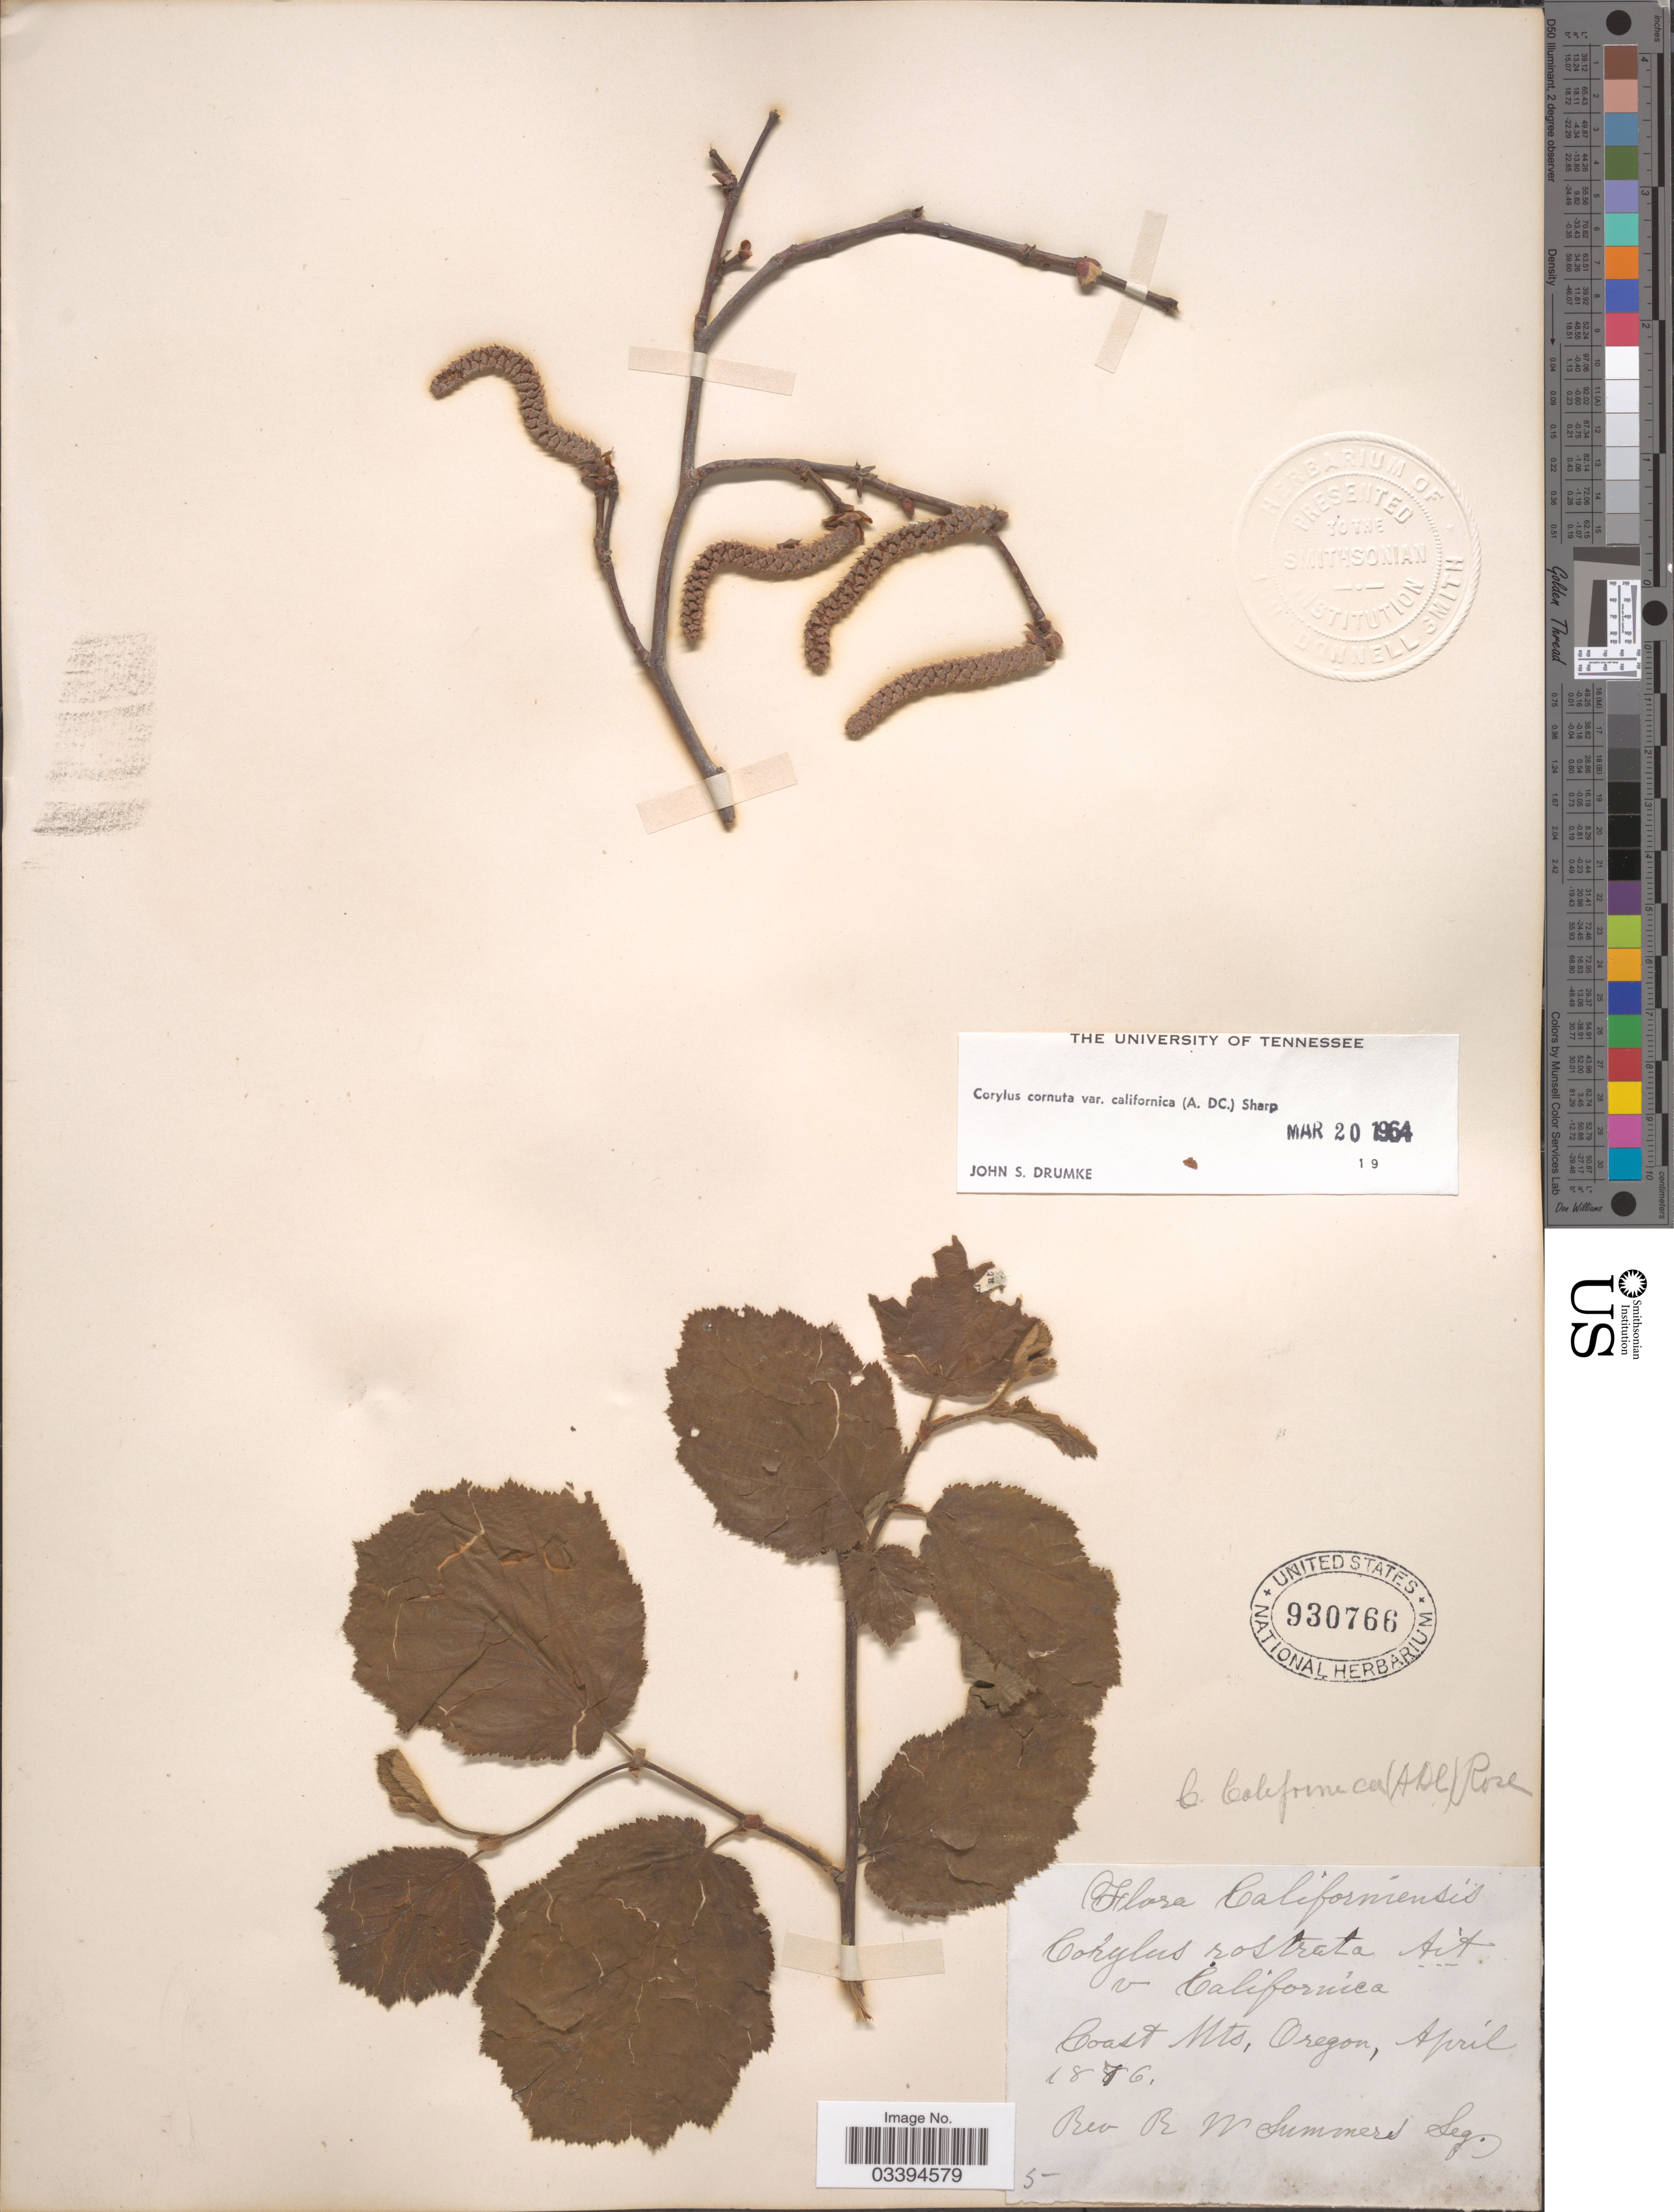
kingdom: Plantae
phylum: Tracheophyta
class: Magnoliopsida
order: Fagales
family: Betulaceae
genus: Corylus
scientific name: Corylus californica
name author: (A. DC.) Rose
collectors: R. Summers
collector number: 5*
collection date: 1876-04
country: United States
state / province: Oregon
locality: Coast Mts.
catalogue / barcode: US 930766